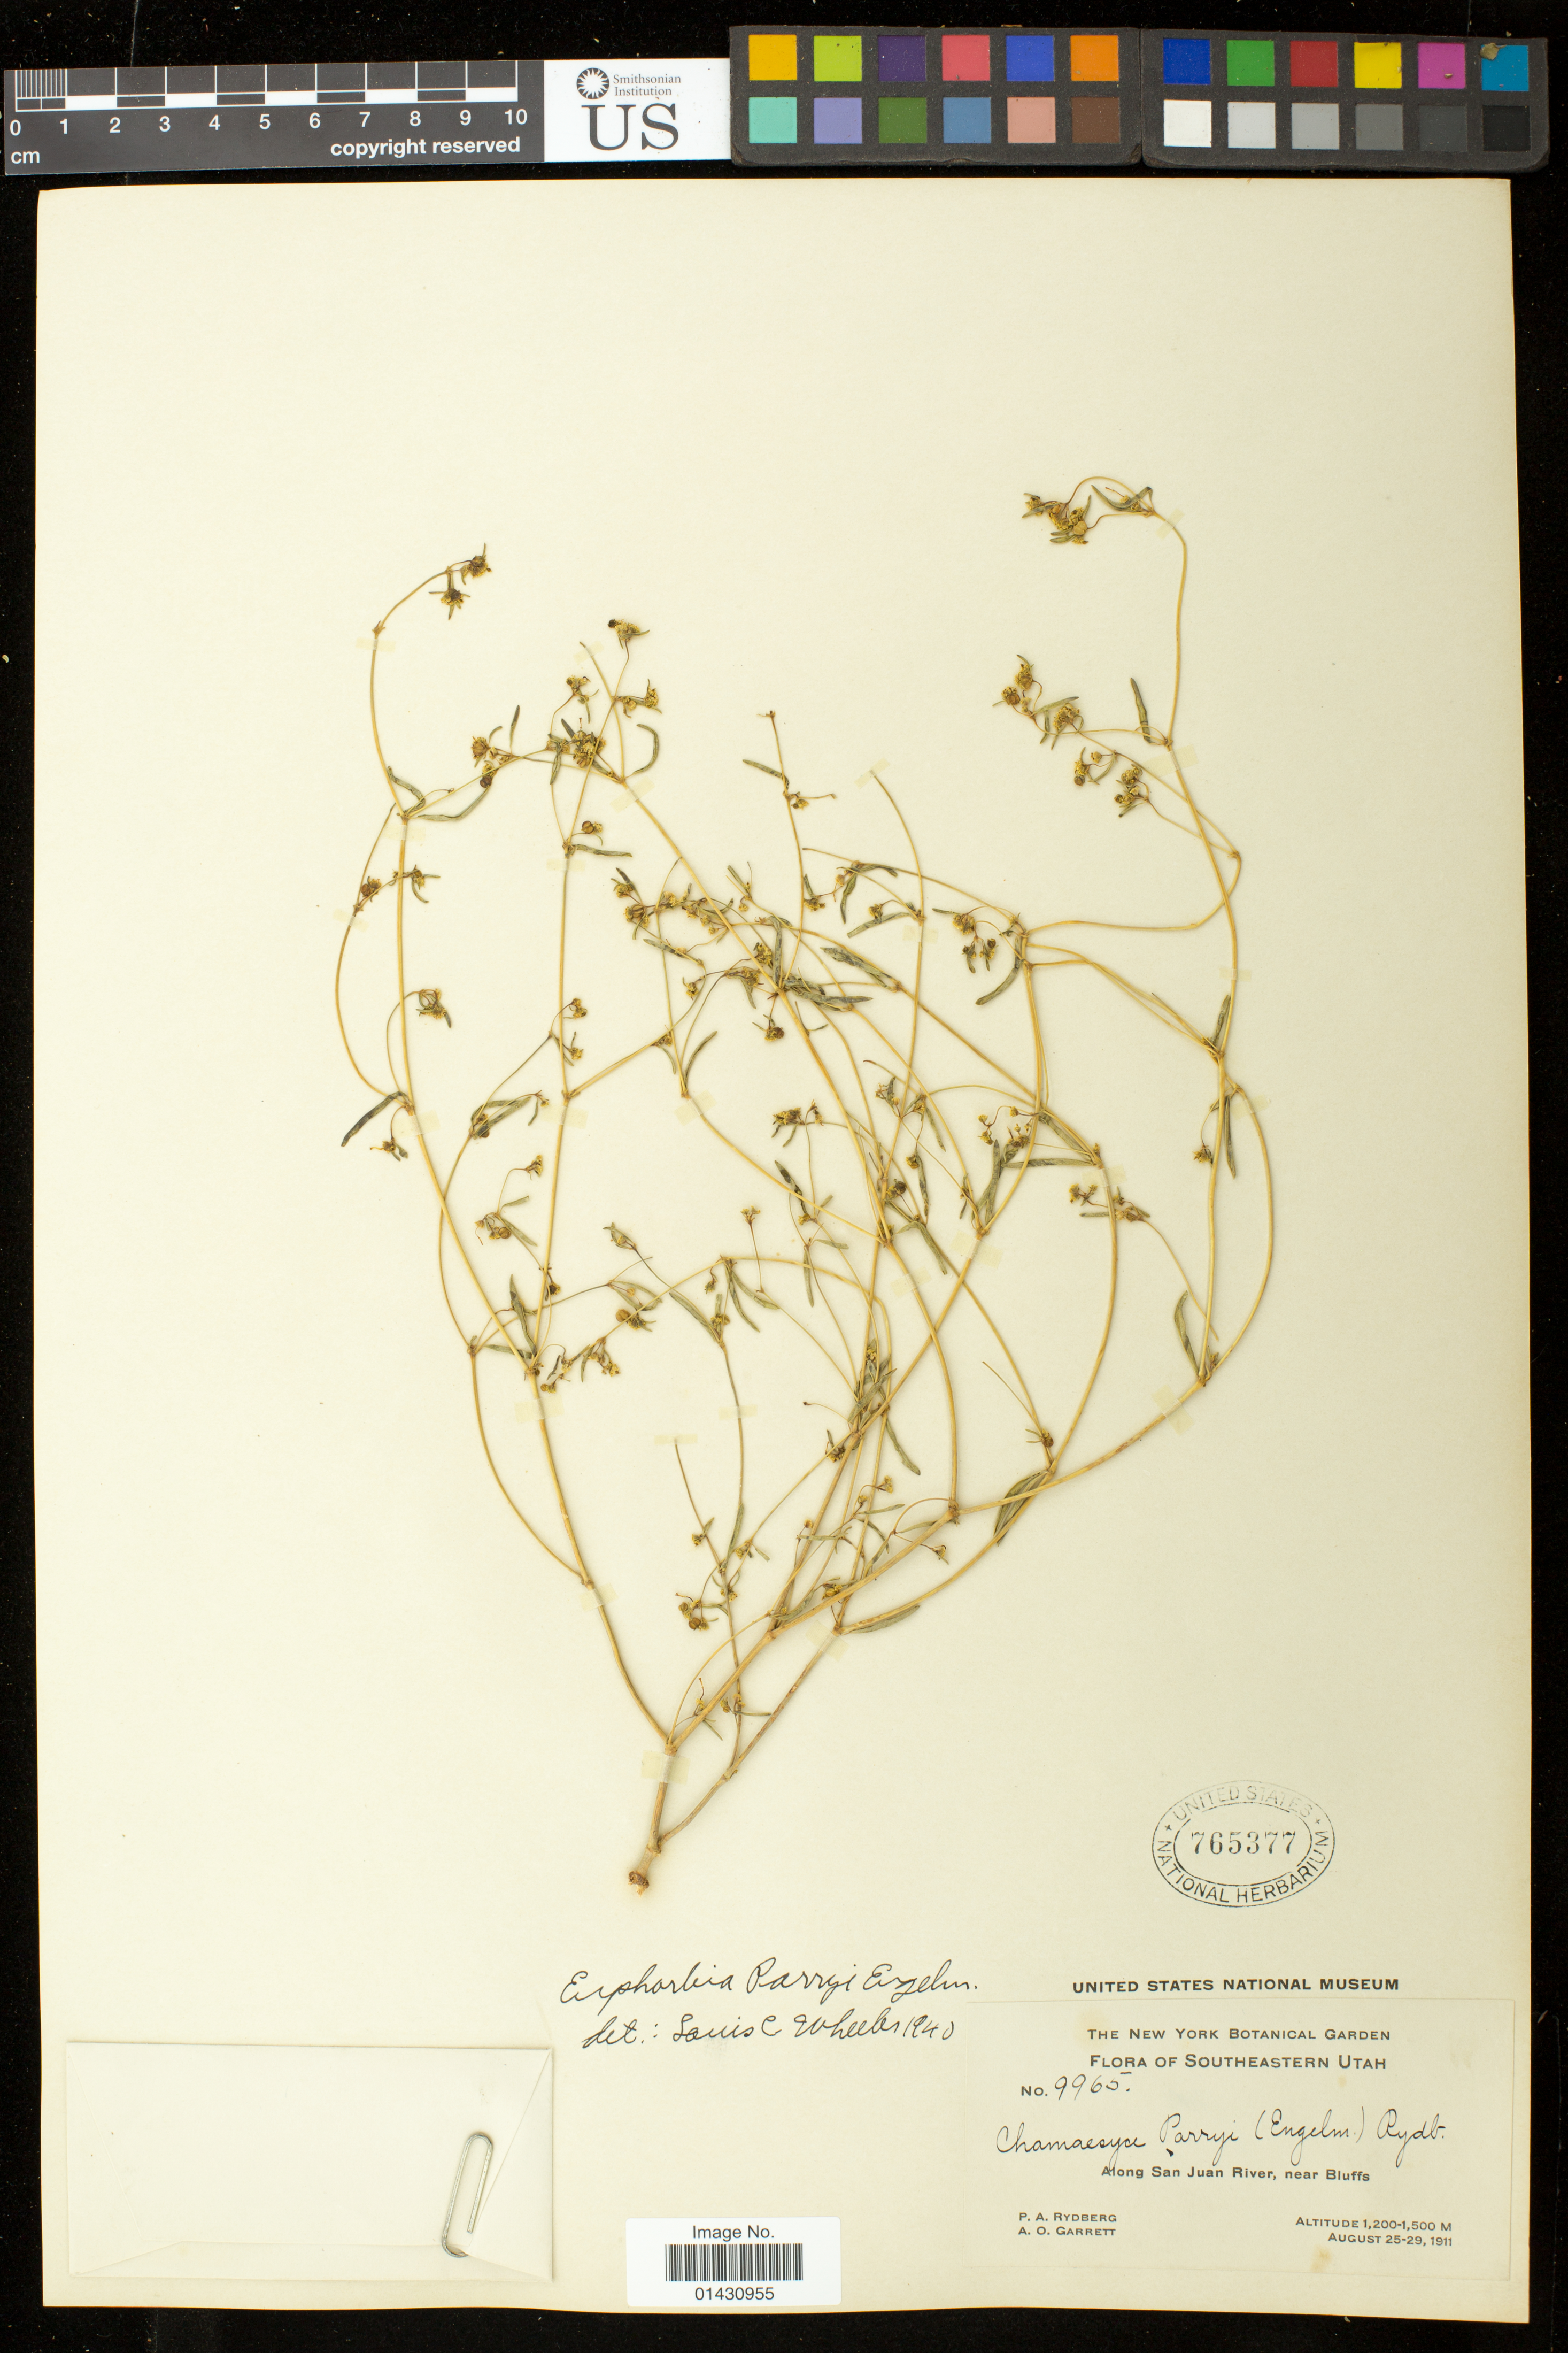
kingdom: Plantae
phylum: Tracheophyta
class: Magnoliopsida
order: Malpighiales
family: Euphorbiaceae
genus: Euphorbia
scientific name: Euphorbia parryi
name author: Engelm.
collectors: P. A. Rydberg & A. O. Garrett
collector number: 9965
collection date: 1911-08-25/1911-08-29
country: United States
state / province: Utah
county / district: San Juan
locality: Along San Juan River, near Bluffs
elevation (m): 1200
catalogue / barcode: US 765377